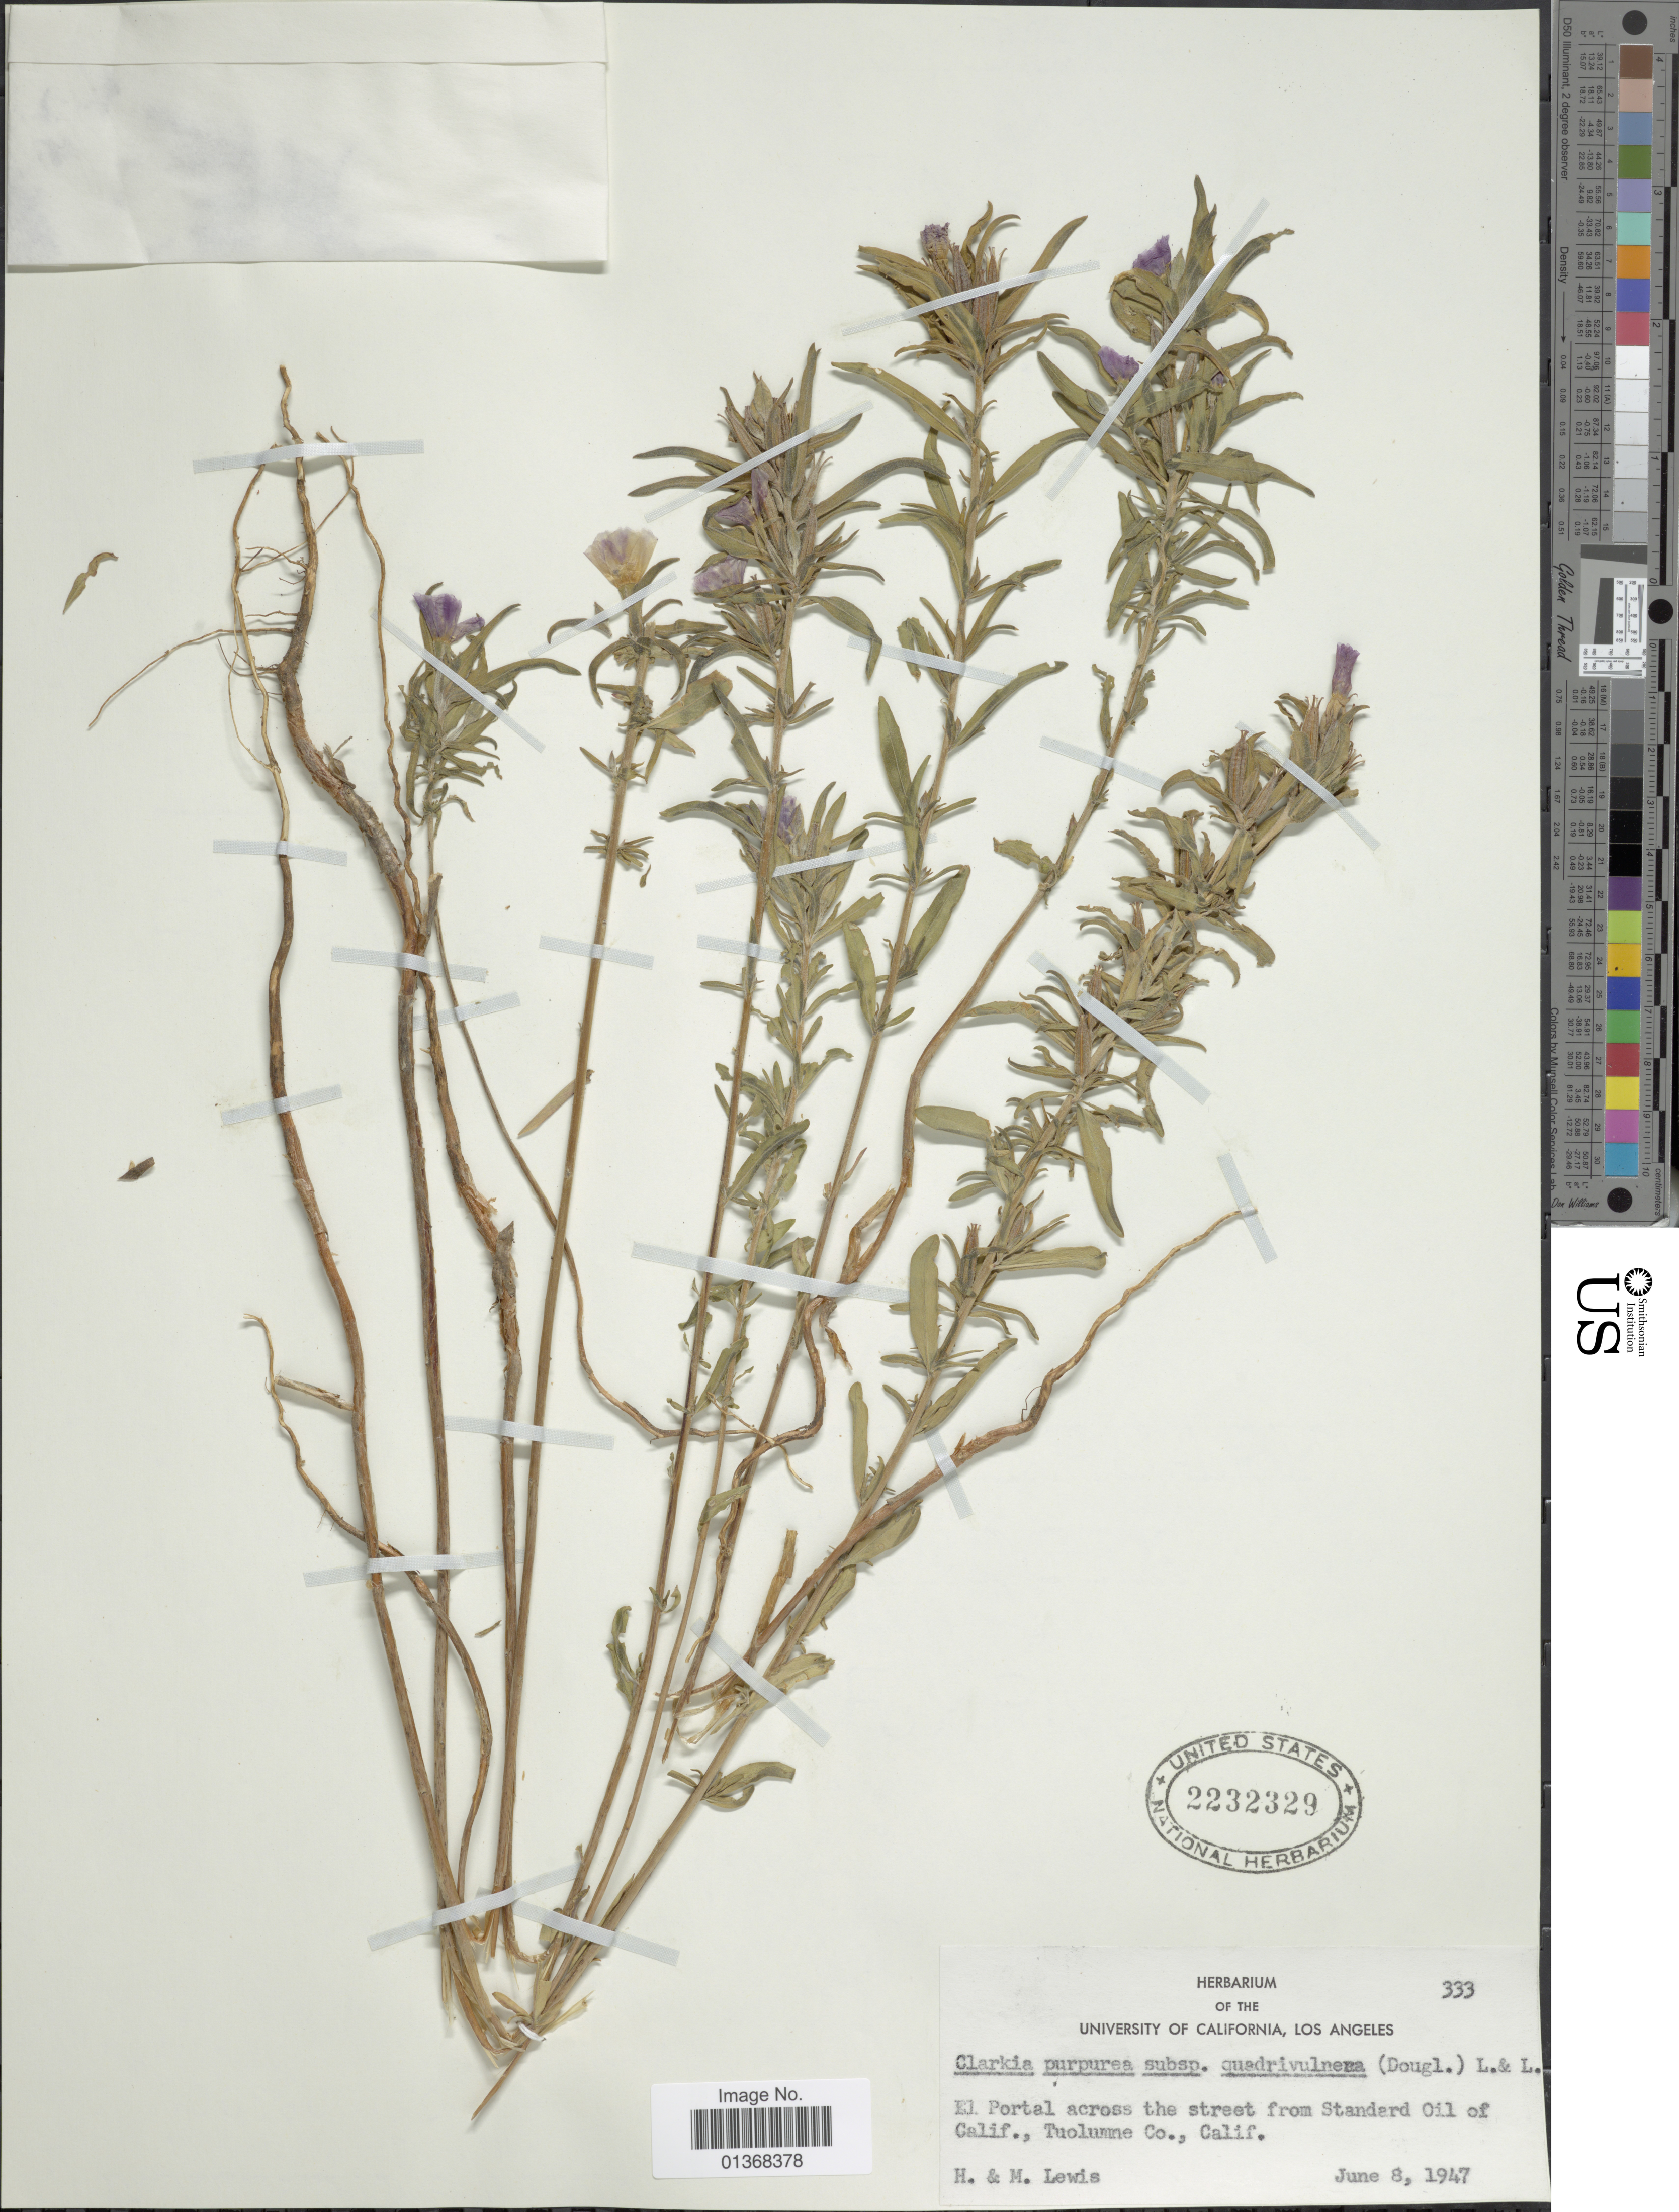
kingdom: Plantae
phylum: Tracheophyta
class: Magnoliopsida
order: Myrtales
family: Onagraceae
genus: Clarkia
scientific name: Clarkia purpurea subsp. quadrivulnera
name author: (Douglas) H.F. Lewis & M.R. Lewis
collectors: H. Lewis & M. Lewis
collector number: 333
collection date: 1947-06-08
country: United States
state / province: California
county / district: Tuolumne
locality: El Portal across the street from Standard Oil of Calif., Tuolumne Co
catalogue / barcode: US 2232329